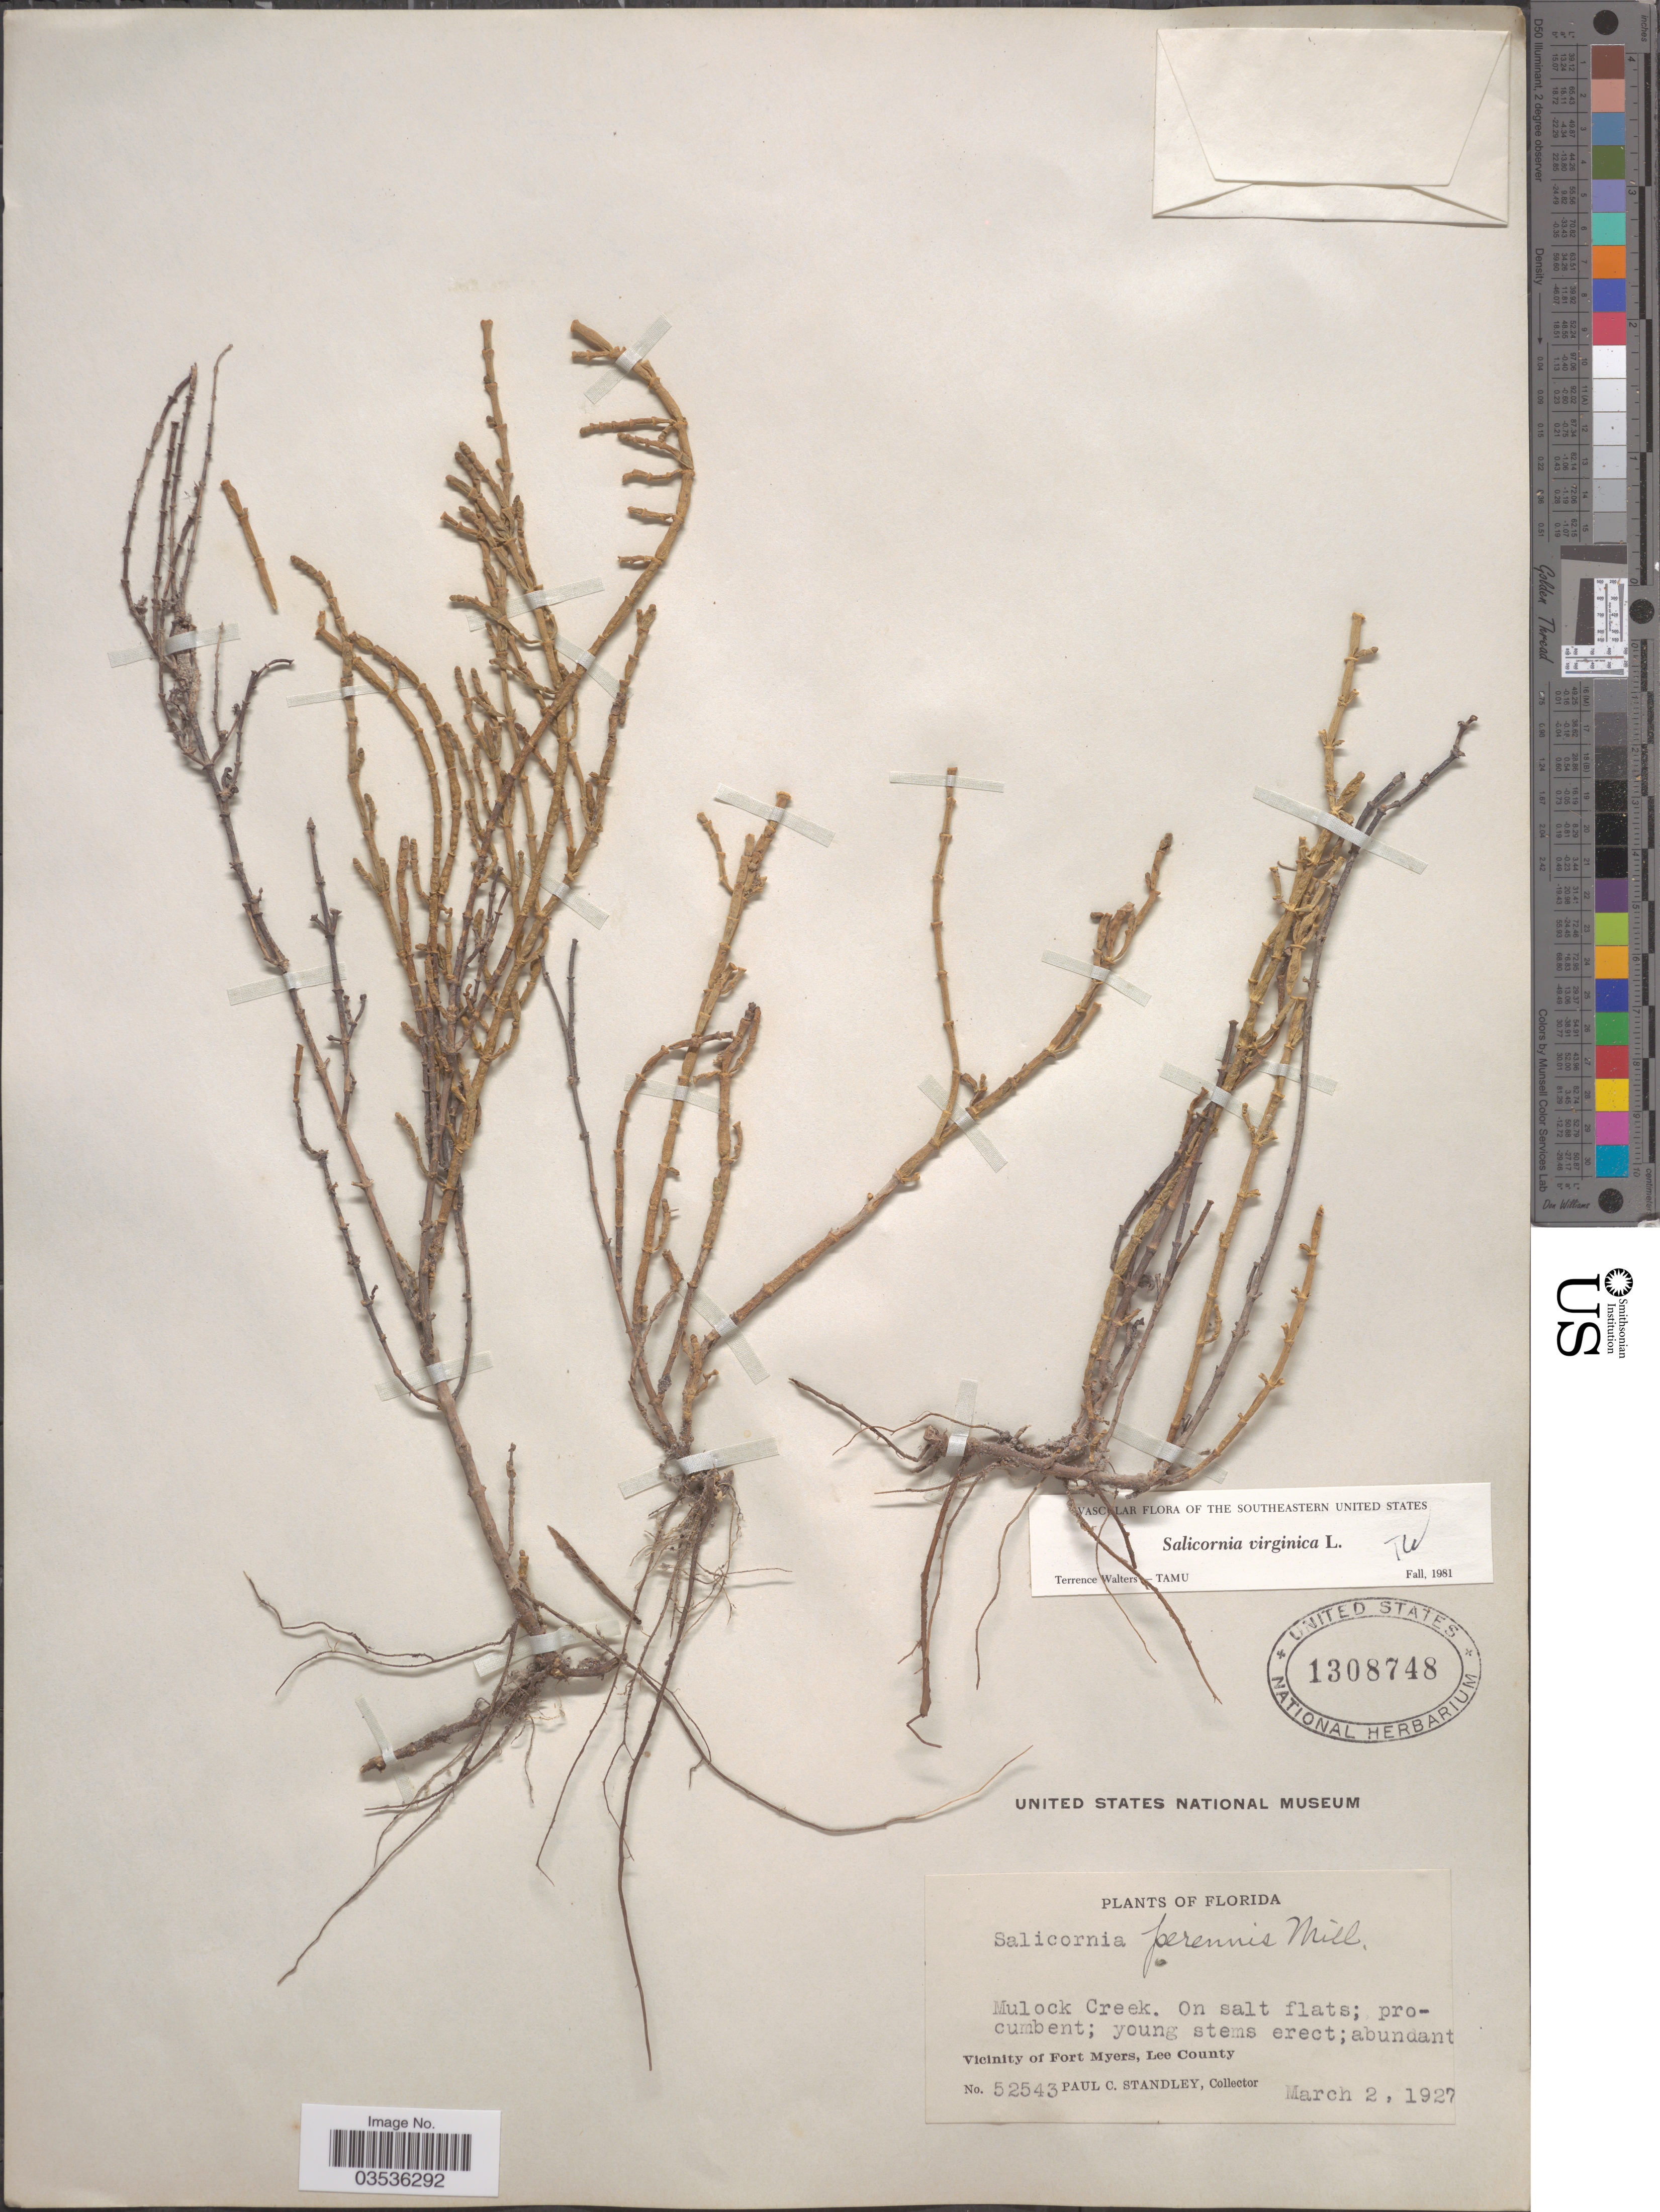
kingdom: Plantae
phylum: Tracheophyta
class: Magnoliopsida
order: Caryophyllales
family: Amaranthaceae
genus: Salicornia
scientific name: Salicornia ambigua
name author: Michx.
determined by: Strong, Mark T., (BOT), Smithsonian Institution - National Museum of Natural History (UNITED STATES)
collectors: P. C. Standley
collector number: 52543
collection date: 1927-03-02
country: United States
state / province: Florida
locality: Vicinity of Fort Myers, Lee County. Mulock Creek.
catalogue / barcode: US 1308748